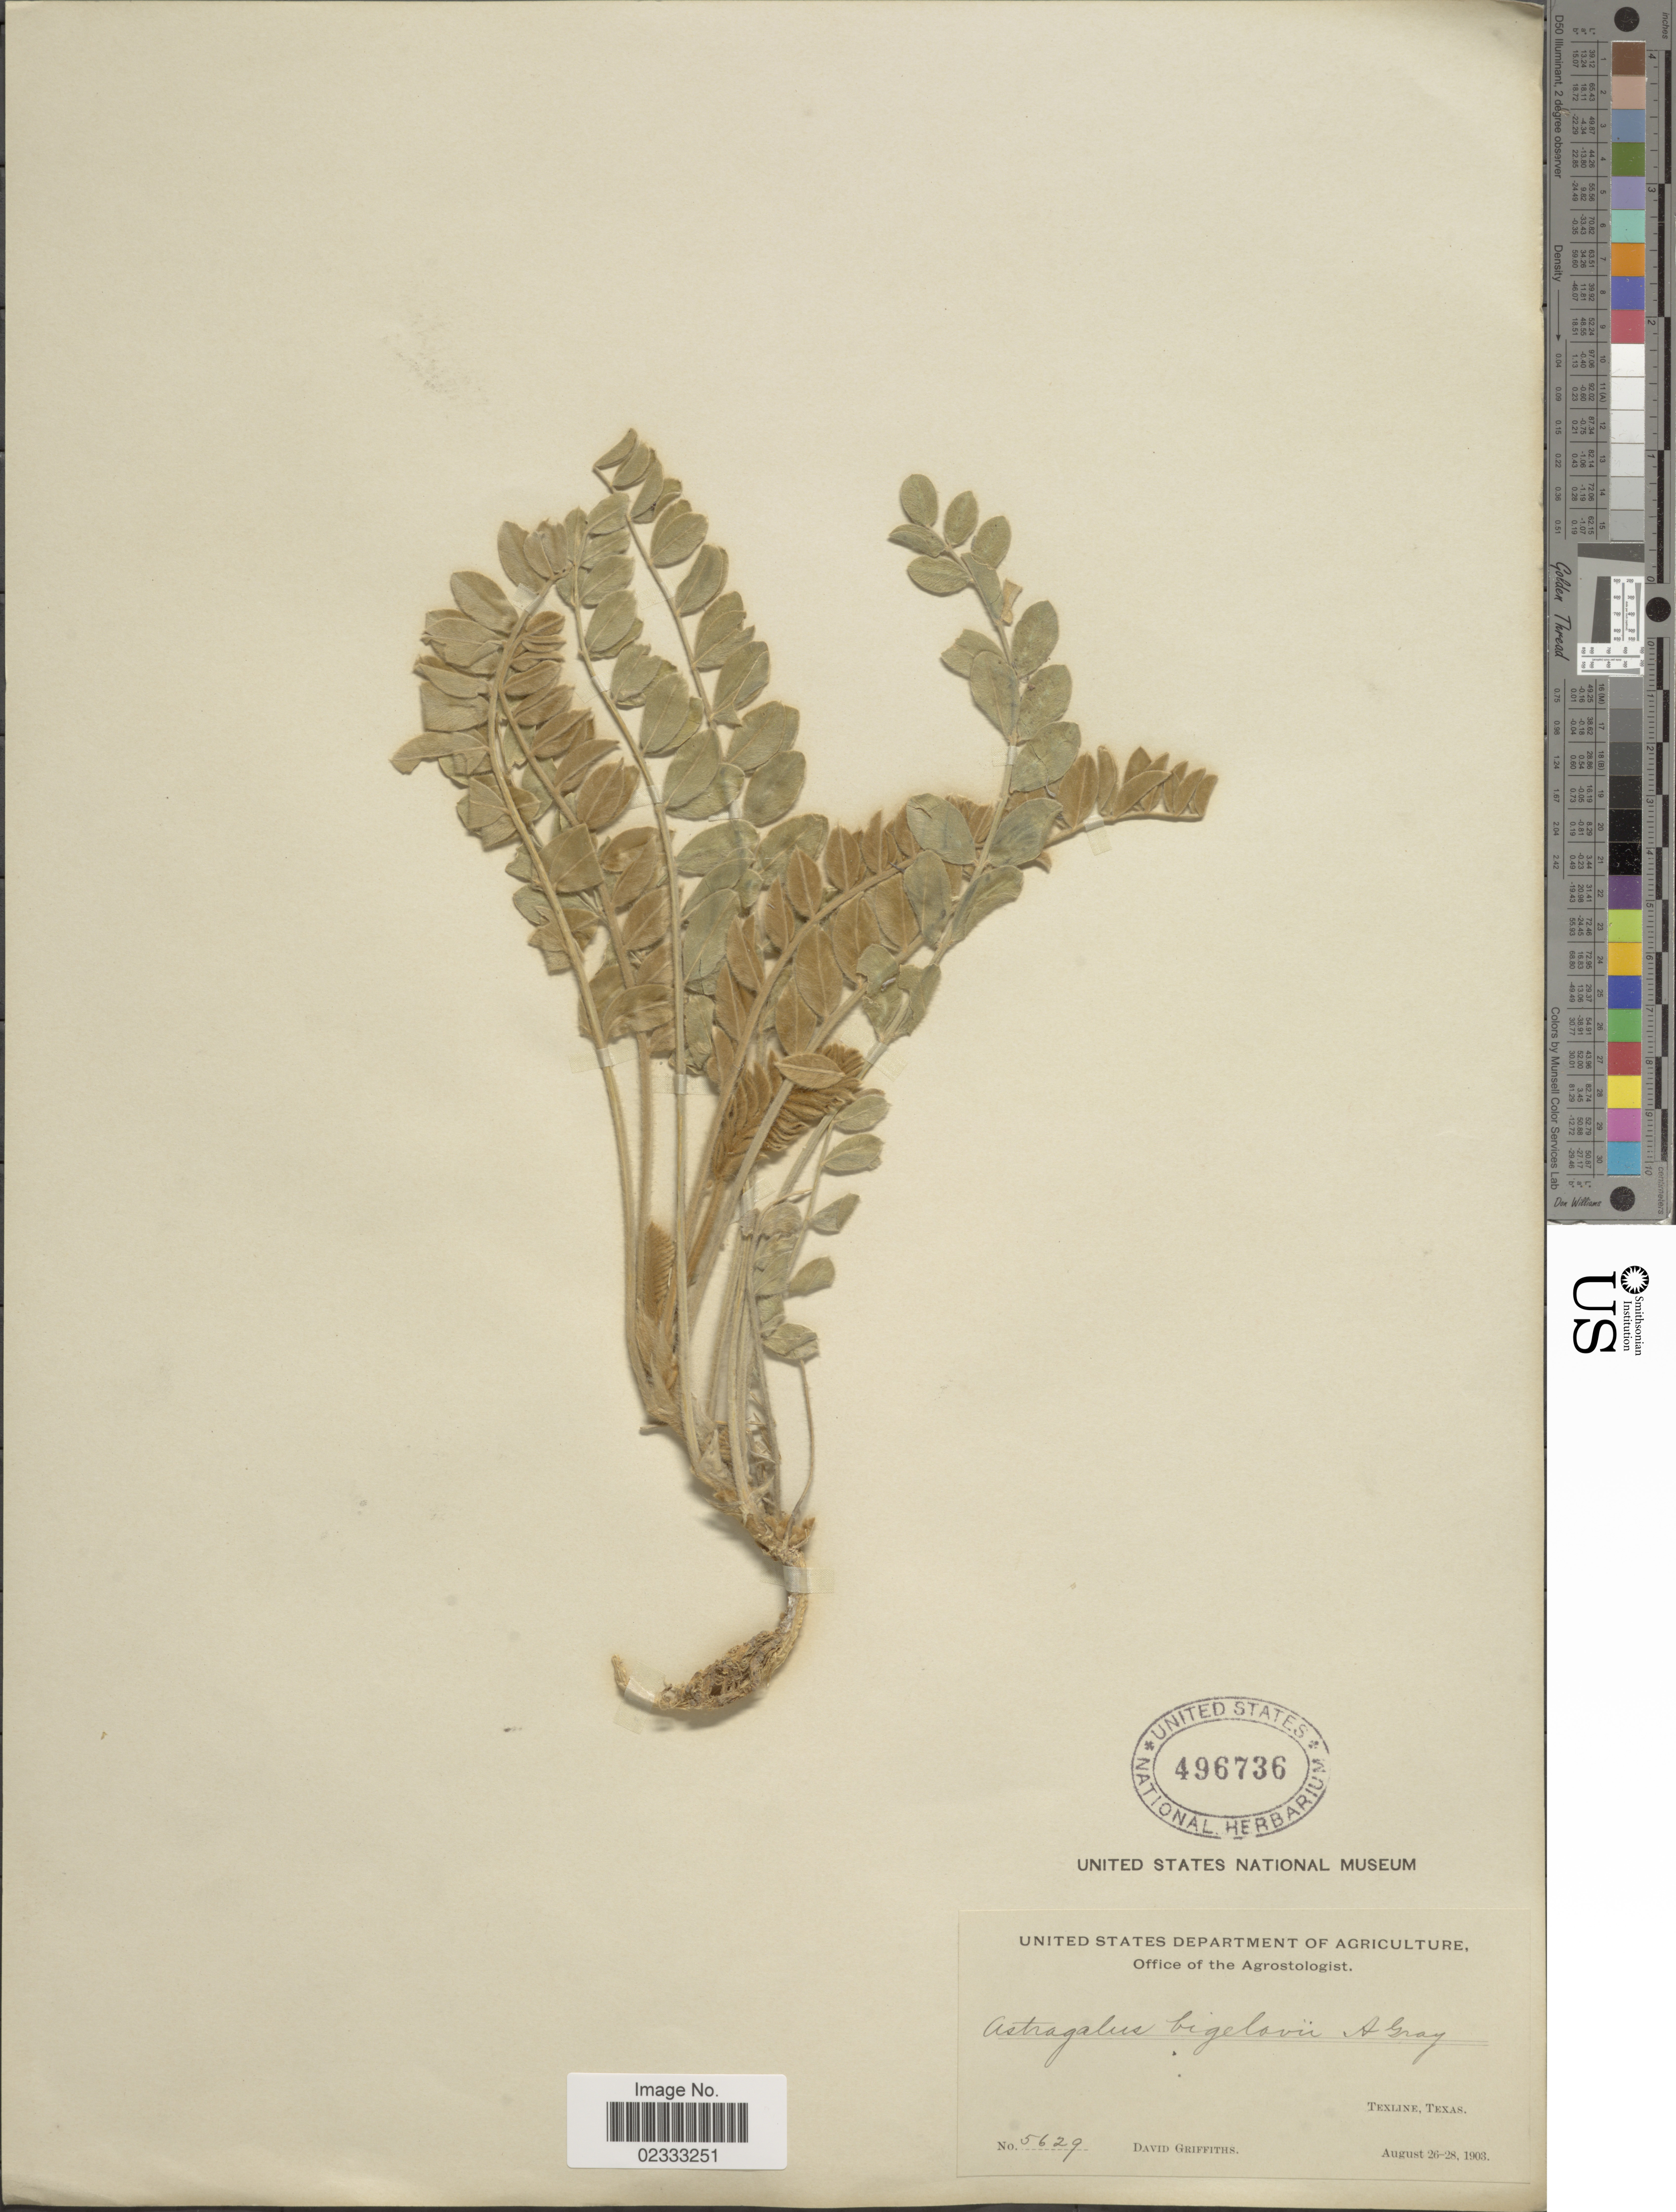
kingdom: Plantae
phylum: Tracheophyta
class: Magnoliopsida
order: Fabales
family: Fabaceae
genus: Astragalus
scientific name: Astragalus mollissimus var. bigelovii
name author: (A. Gray) Barneby ex B.L. Turner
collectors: D. Griffiths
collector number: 5629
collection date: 1903-08-26/1903-08-28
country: United States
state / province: Texas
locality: Texas, Texline.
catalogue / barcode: US 496736